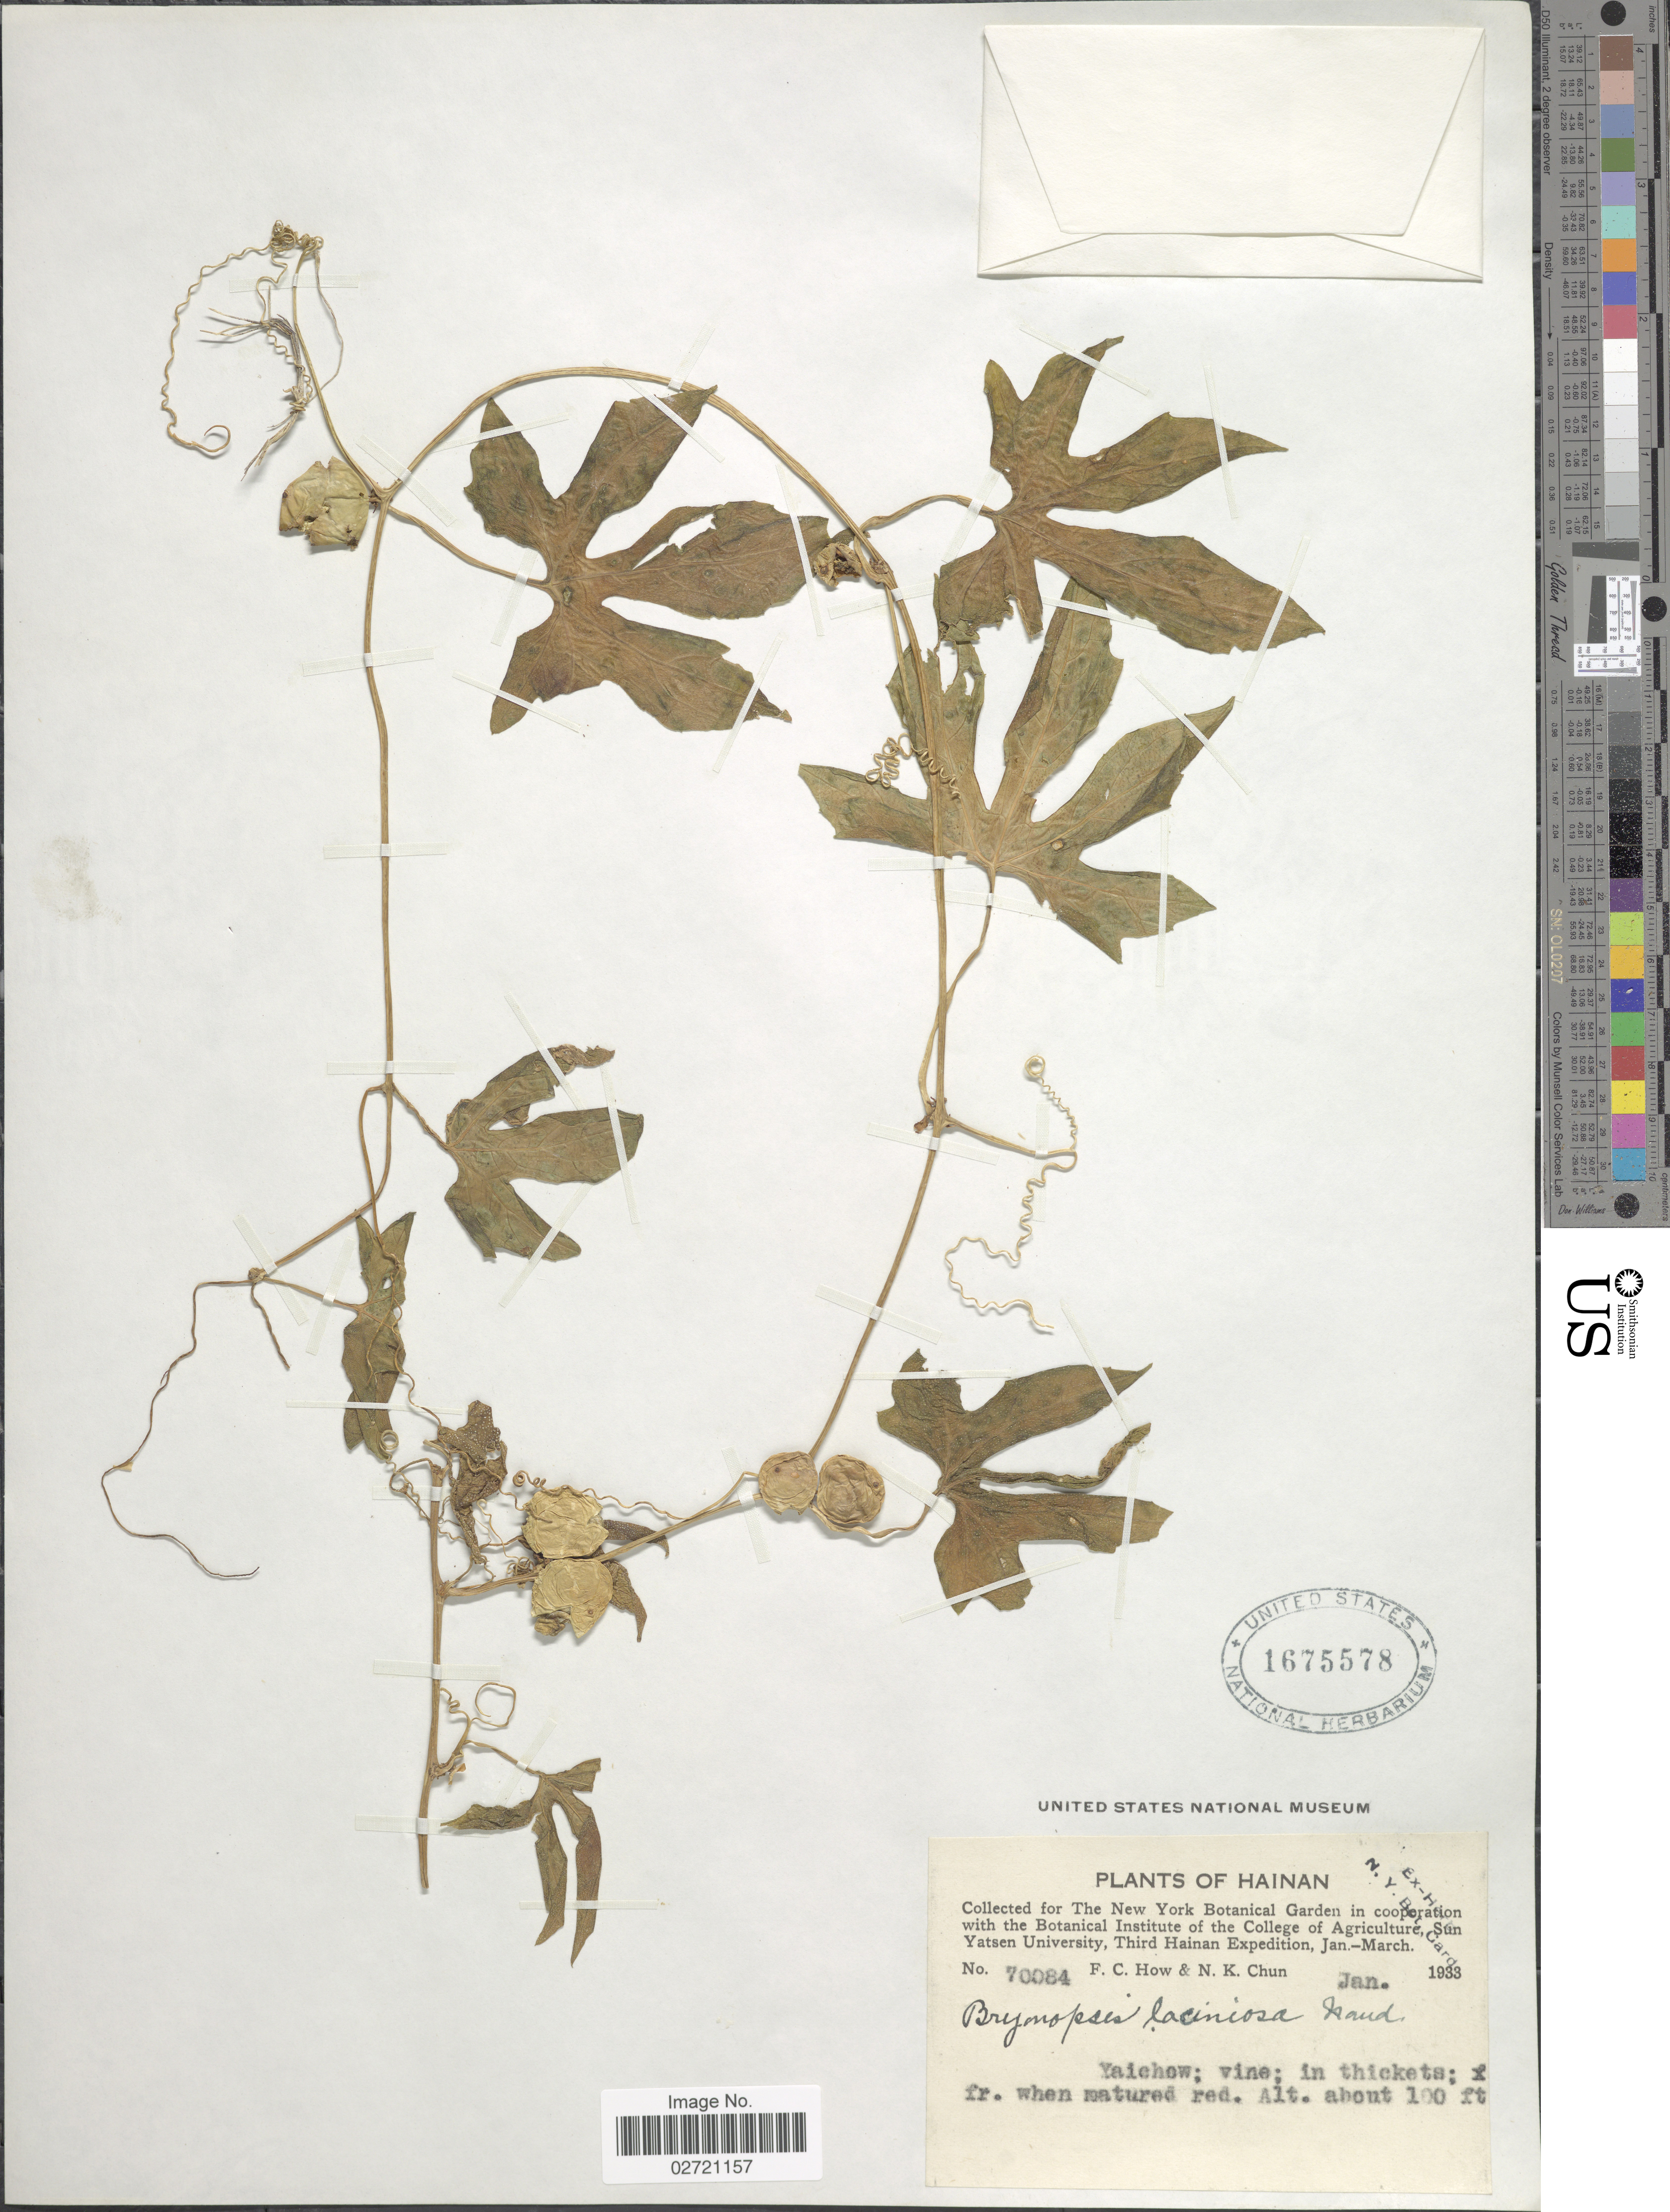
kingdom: Plantae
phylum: Tracheophyta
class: Magnoliopsida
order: Cucurbitales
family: Cucurbitaceae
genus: Diplocyclos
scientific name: Diplocyclos palmatus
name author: (L.) C. Jeffrey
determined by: Strong, Mark T., (BOT), Smithsonian Institution - National Museum of Natural History (UNITED STATES)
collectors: F. C. How & N. K. Chun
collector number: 70084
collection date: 1933-01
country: China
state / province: Hainan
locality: Yaichow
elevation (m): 30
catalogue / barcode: US 1675578